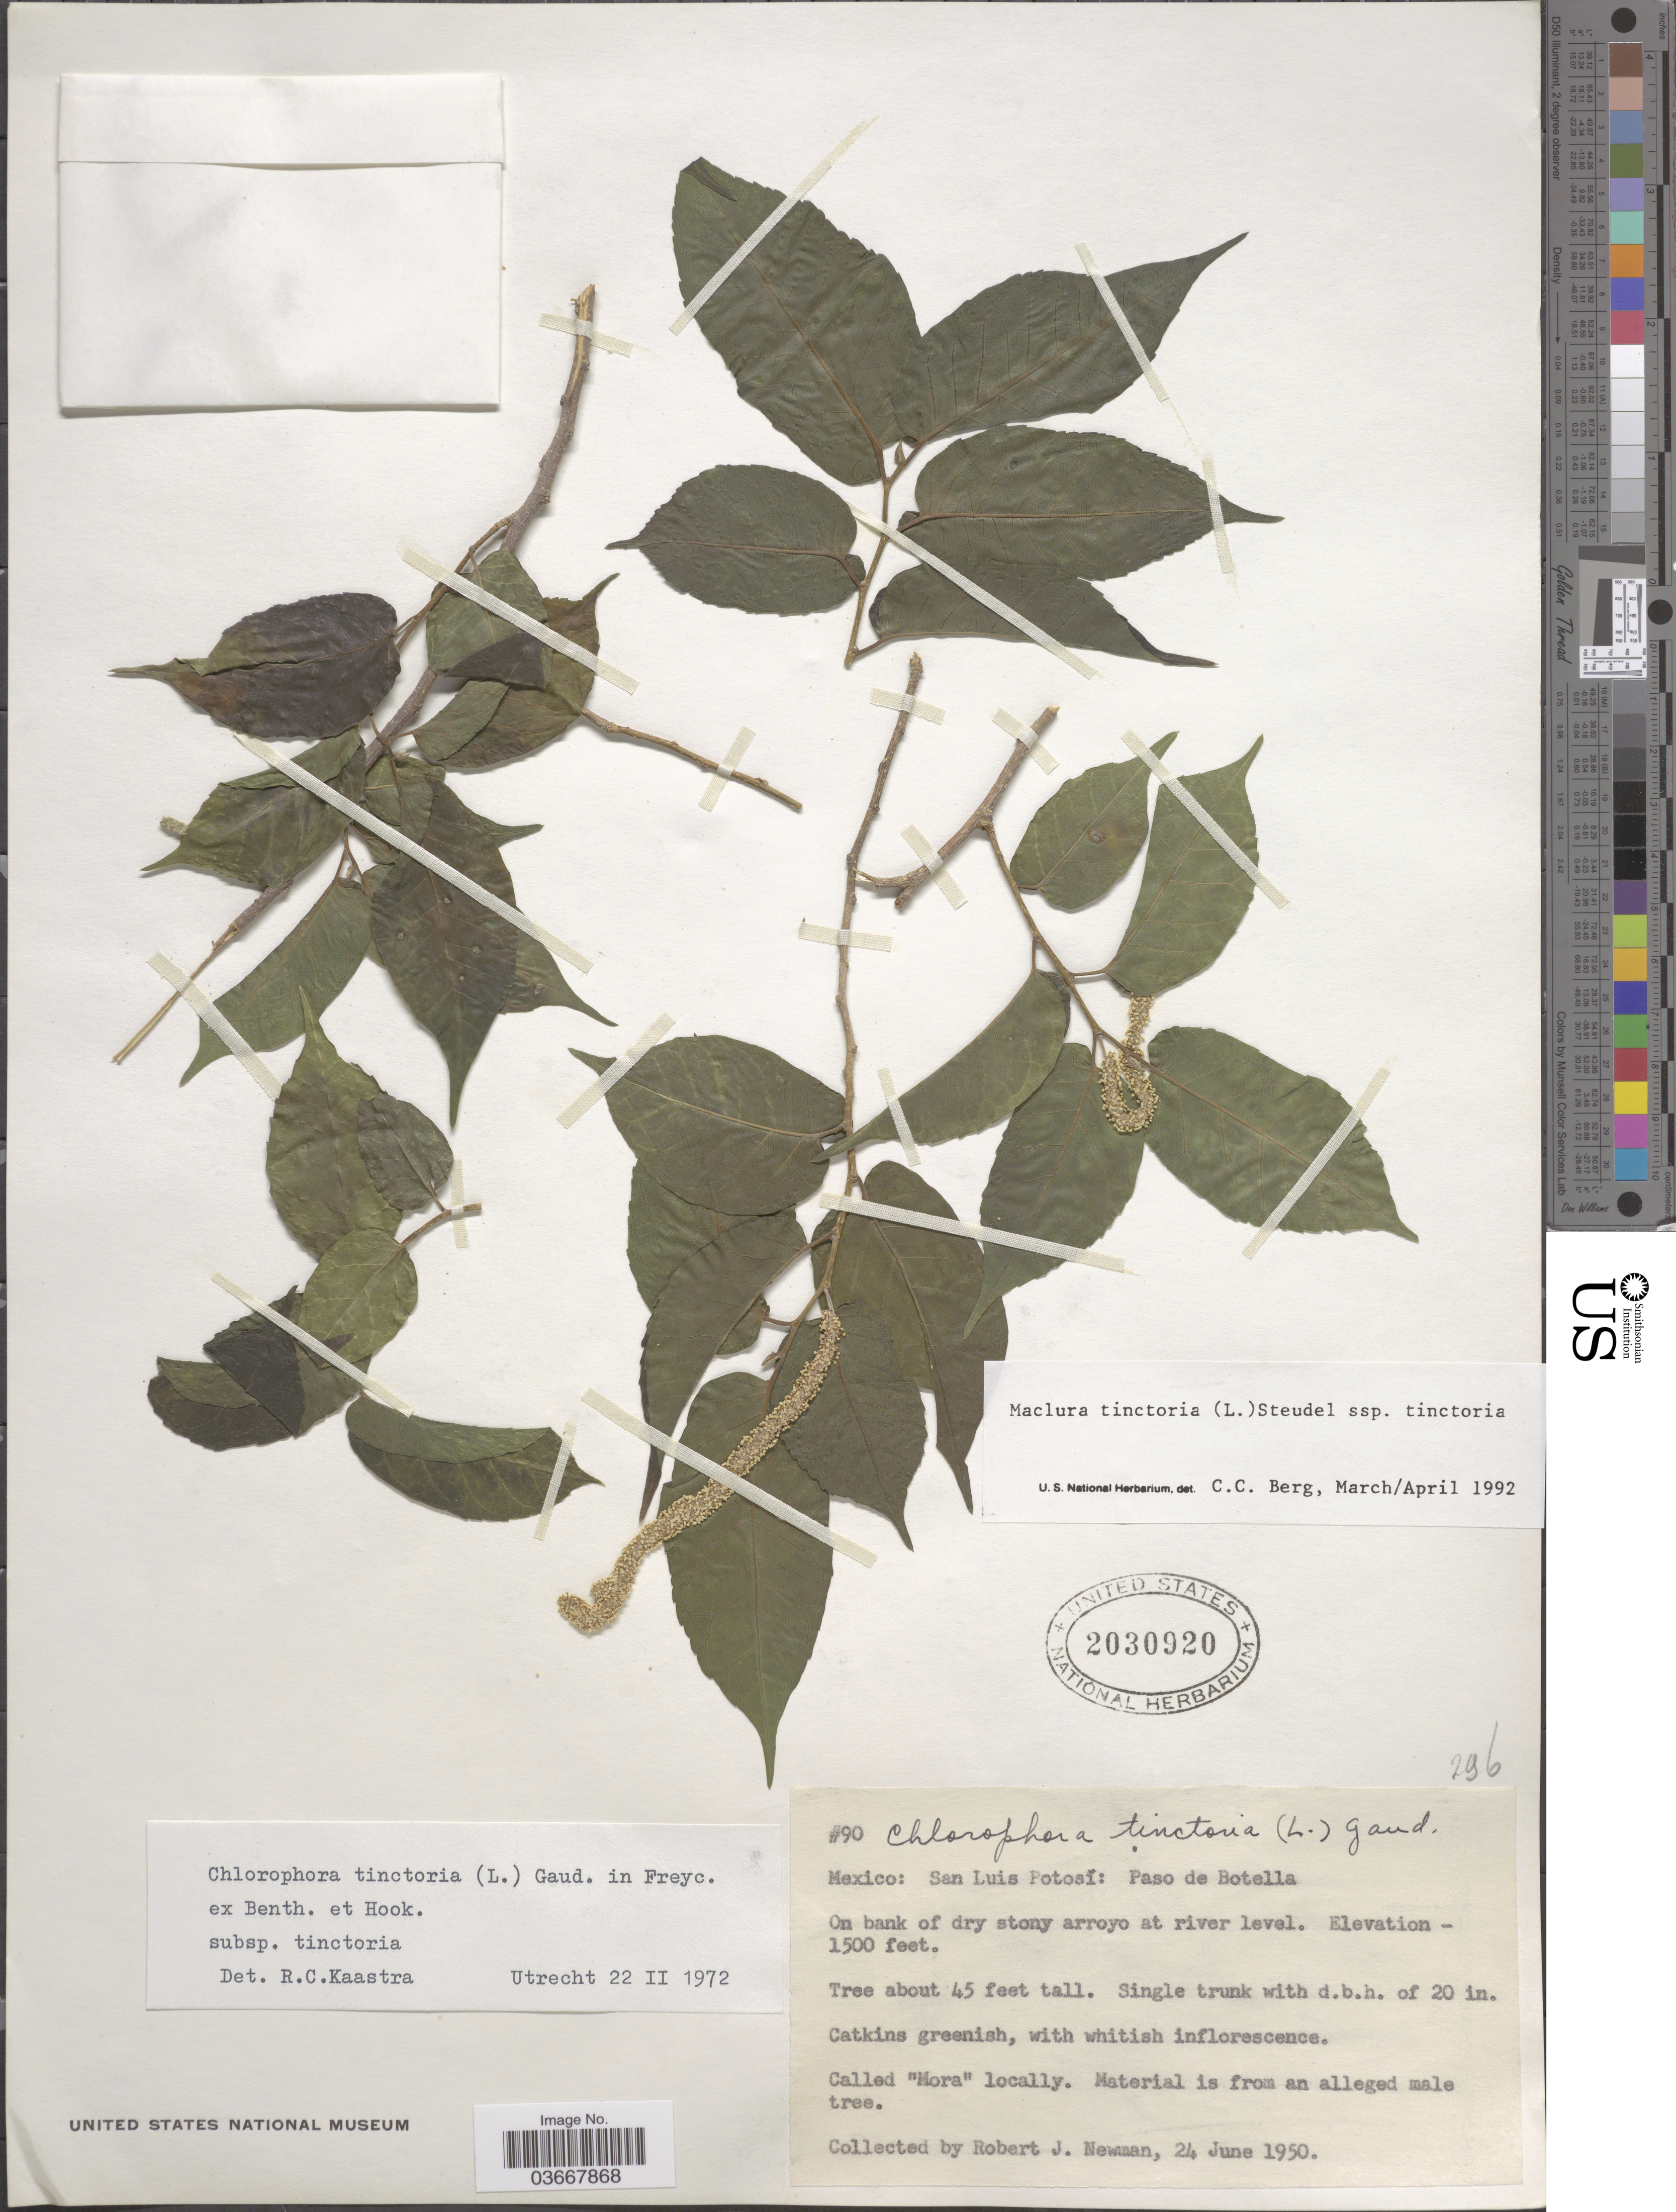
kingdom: Plantae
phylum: Tracheophyta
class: Magnoliopsida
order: Rosales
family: Moraceae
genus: Maclura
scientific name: Maclura tinctoria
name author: (L.) D. Don ex Steud.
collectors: R. J. Newman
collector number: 90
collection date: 1950-06-24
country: Mexico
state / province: San Luis Potosí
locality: Paso de Botella.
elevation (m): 457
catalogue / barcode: US 2030920